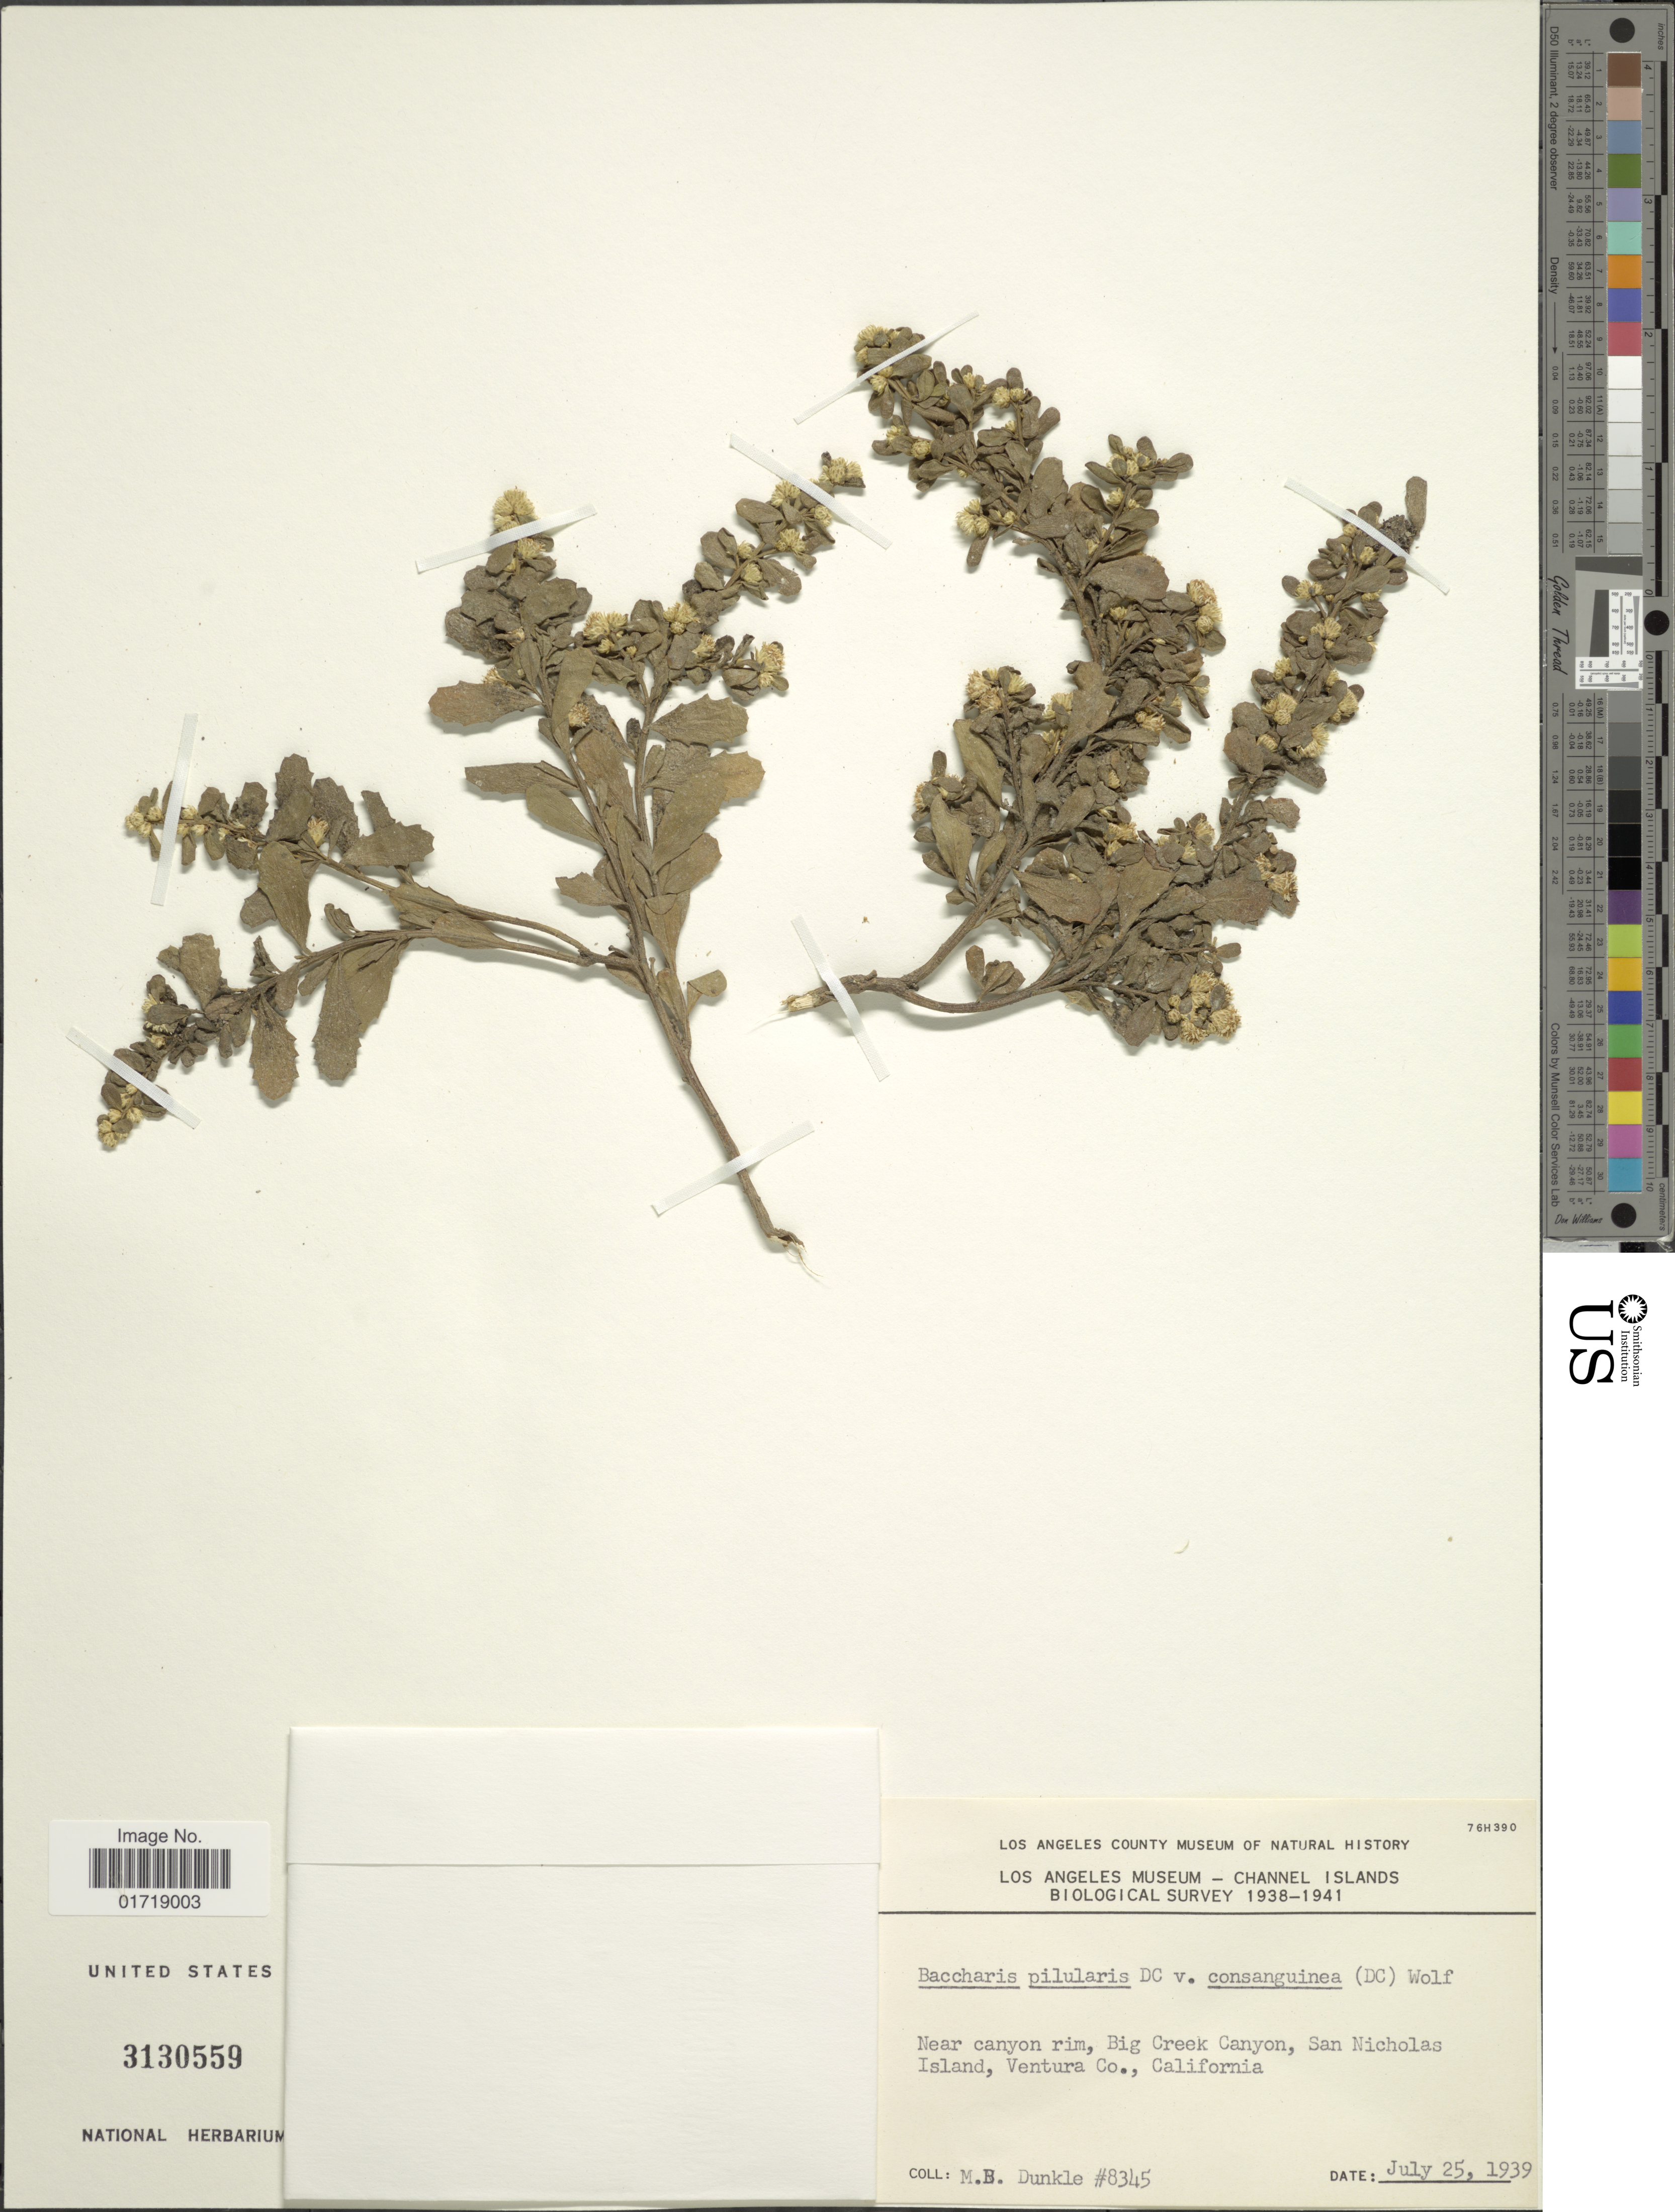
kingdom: Plantae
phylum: Tracheophyta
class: Magnoliopsida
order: Asterales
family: Asteraceae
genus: Baccharis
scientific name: Baccharis pilularis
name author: DC.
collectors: M. Dunkle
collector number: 8345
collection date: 1939-07-25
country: United States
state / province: California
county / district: Ventura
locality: Near canyon rim, Big Creek Canyon, San Nicholas Island, Ventura Co.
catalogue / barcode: US 3130559